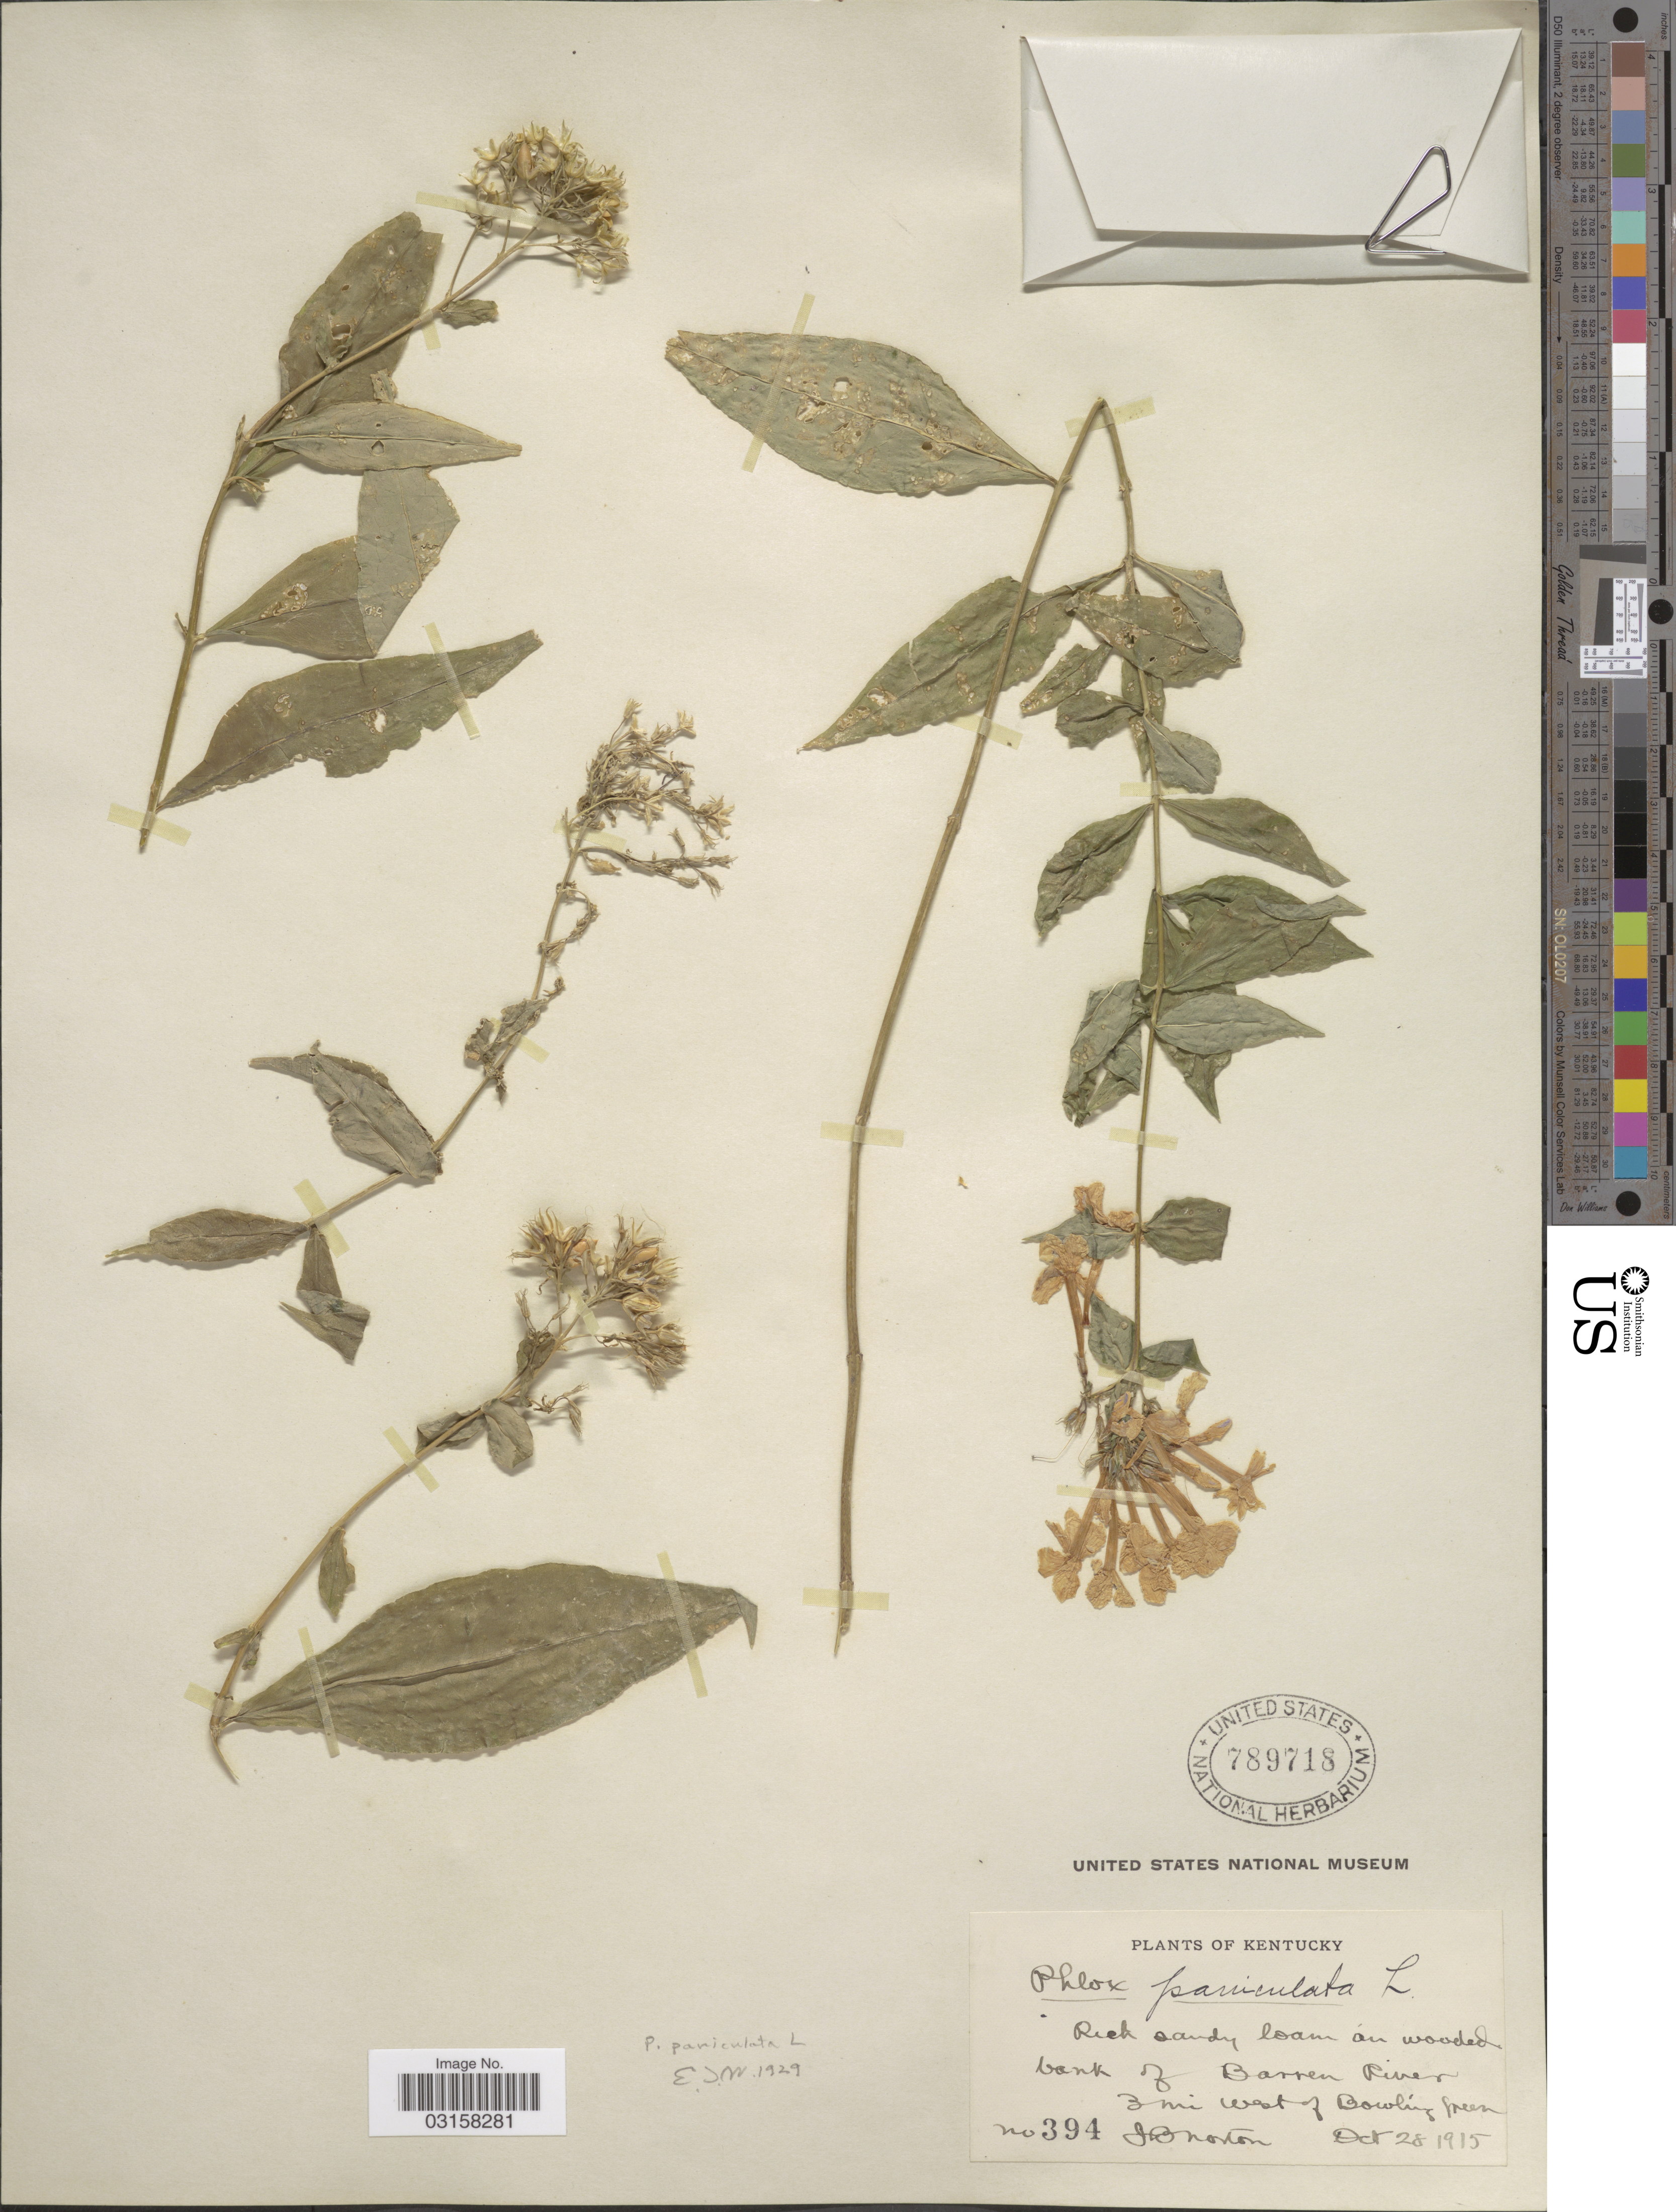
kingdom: Plantae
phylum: Tracheophyta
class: Magnoliopsida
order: Ericales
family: Polemoniaceae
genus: Phlox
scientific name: Phlox paniculata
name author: L.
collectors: J. B. Norton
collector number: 394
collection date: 1915-10-28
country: United States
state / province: Kentucky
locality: On wooded bank of Barren River. 3 mi west of Bowling Green.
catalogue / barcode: US 789718